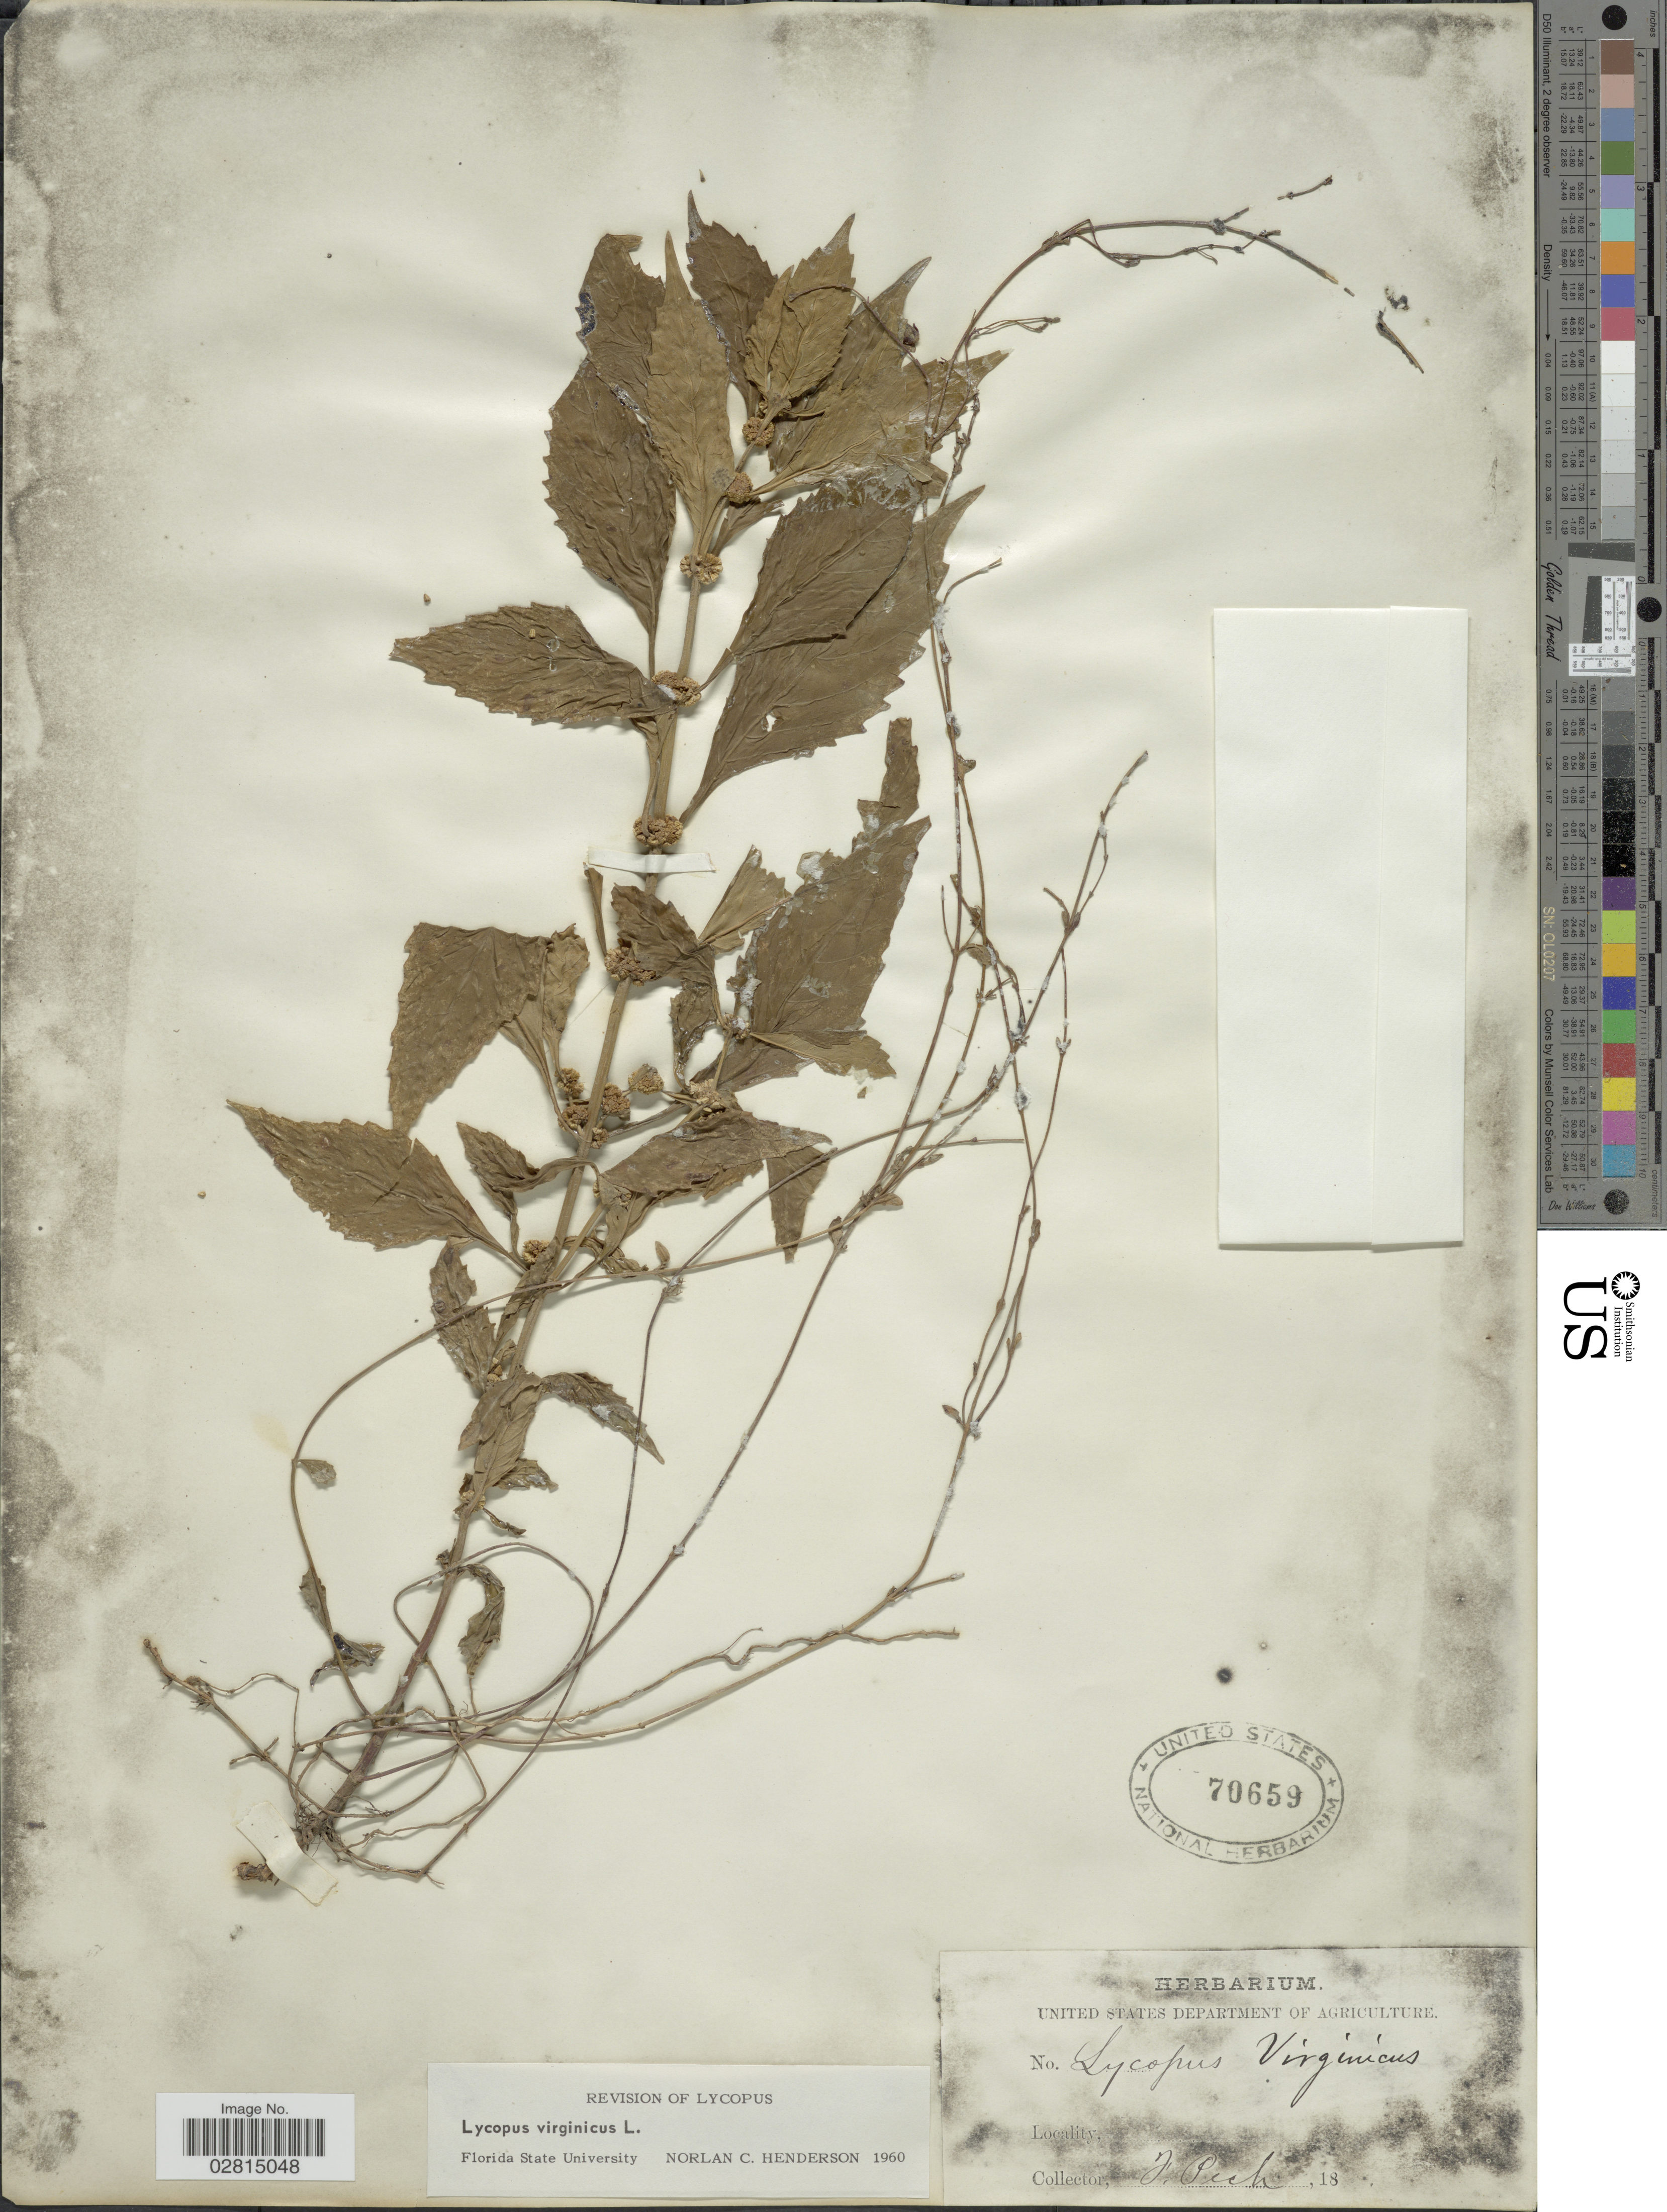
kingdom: Plantae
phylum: Tracheophyta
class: Magnoliopsida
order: Lamiales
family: Lamiaceae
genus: Lycopus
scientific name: Lycopus virginicus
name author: L.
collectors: J. Pech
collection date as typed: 18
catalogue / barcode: US 70659